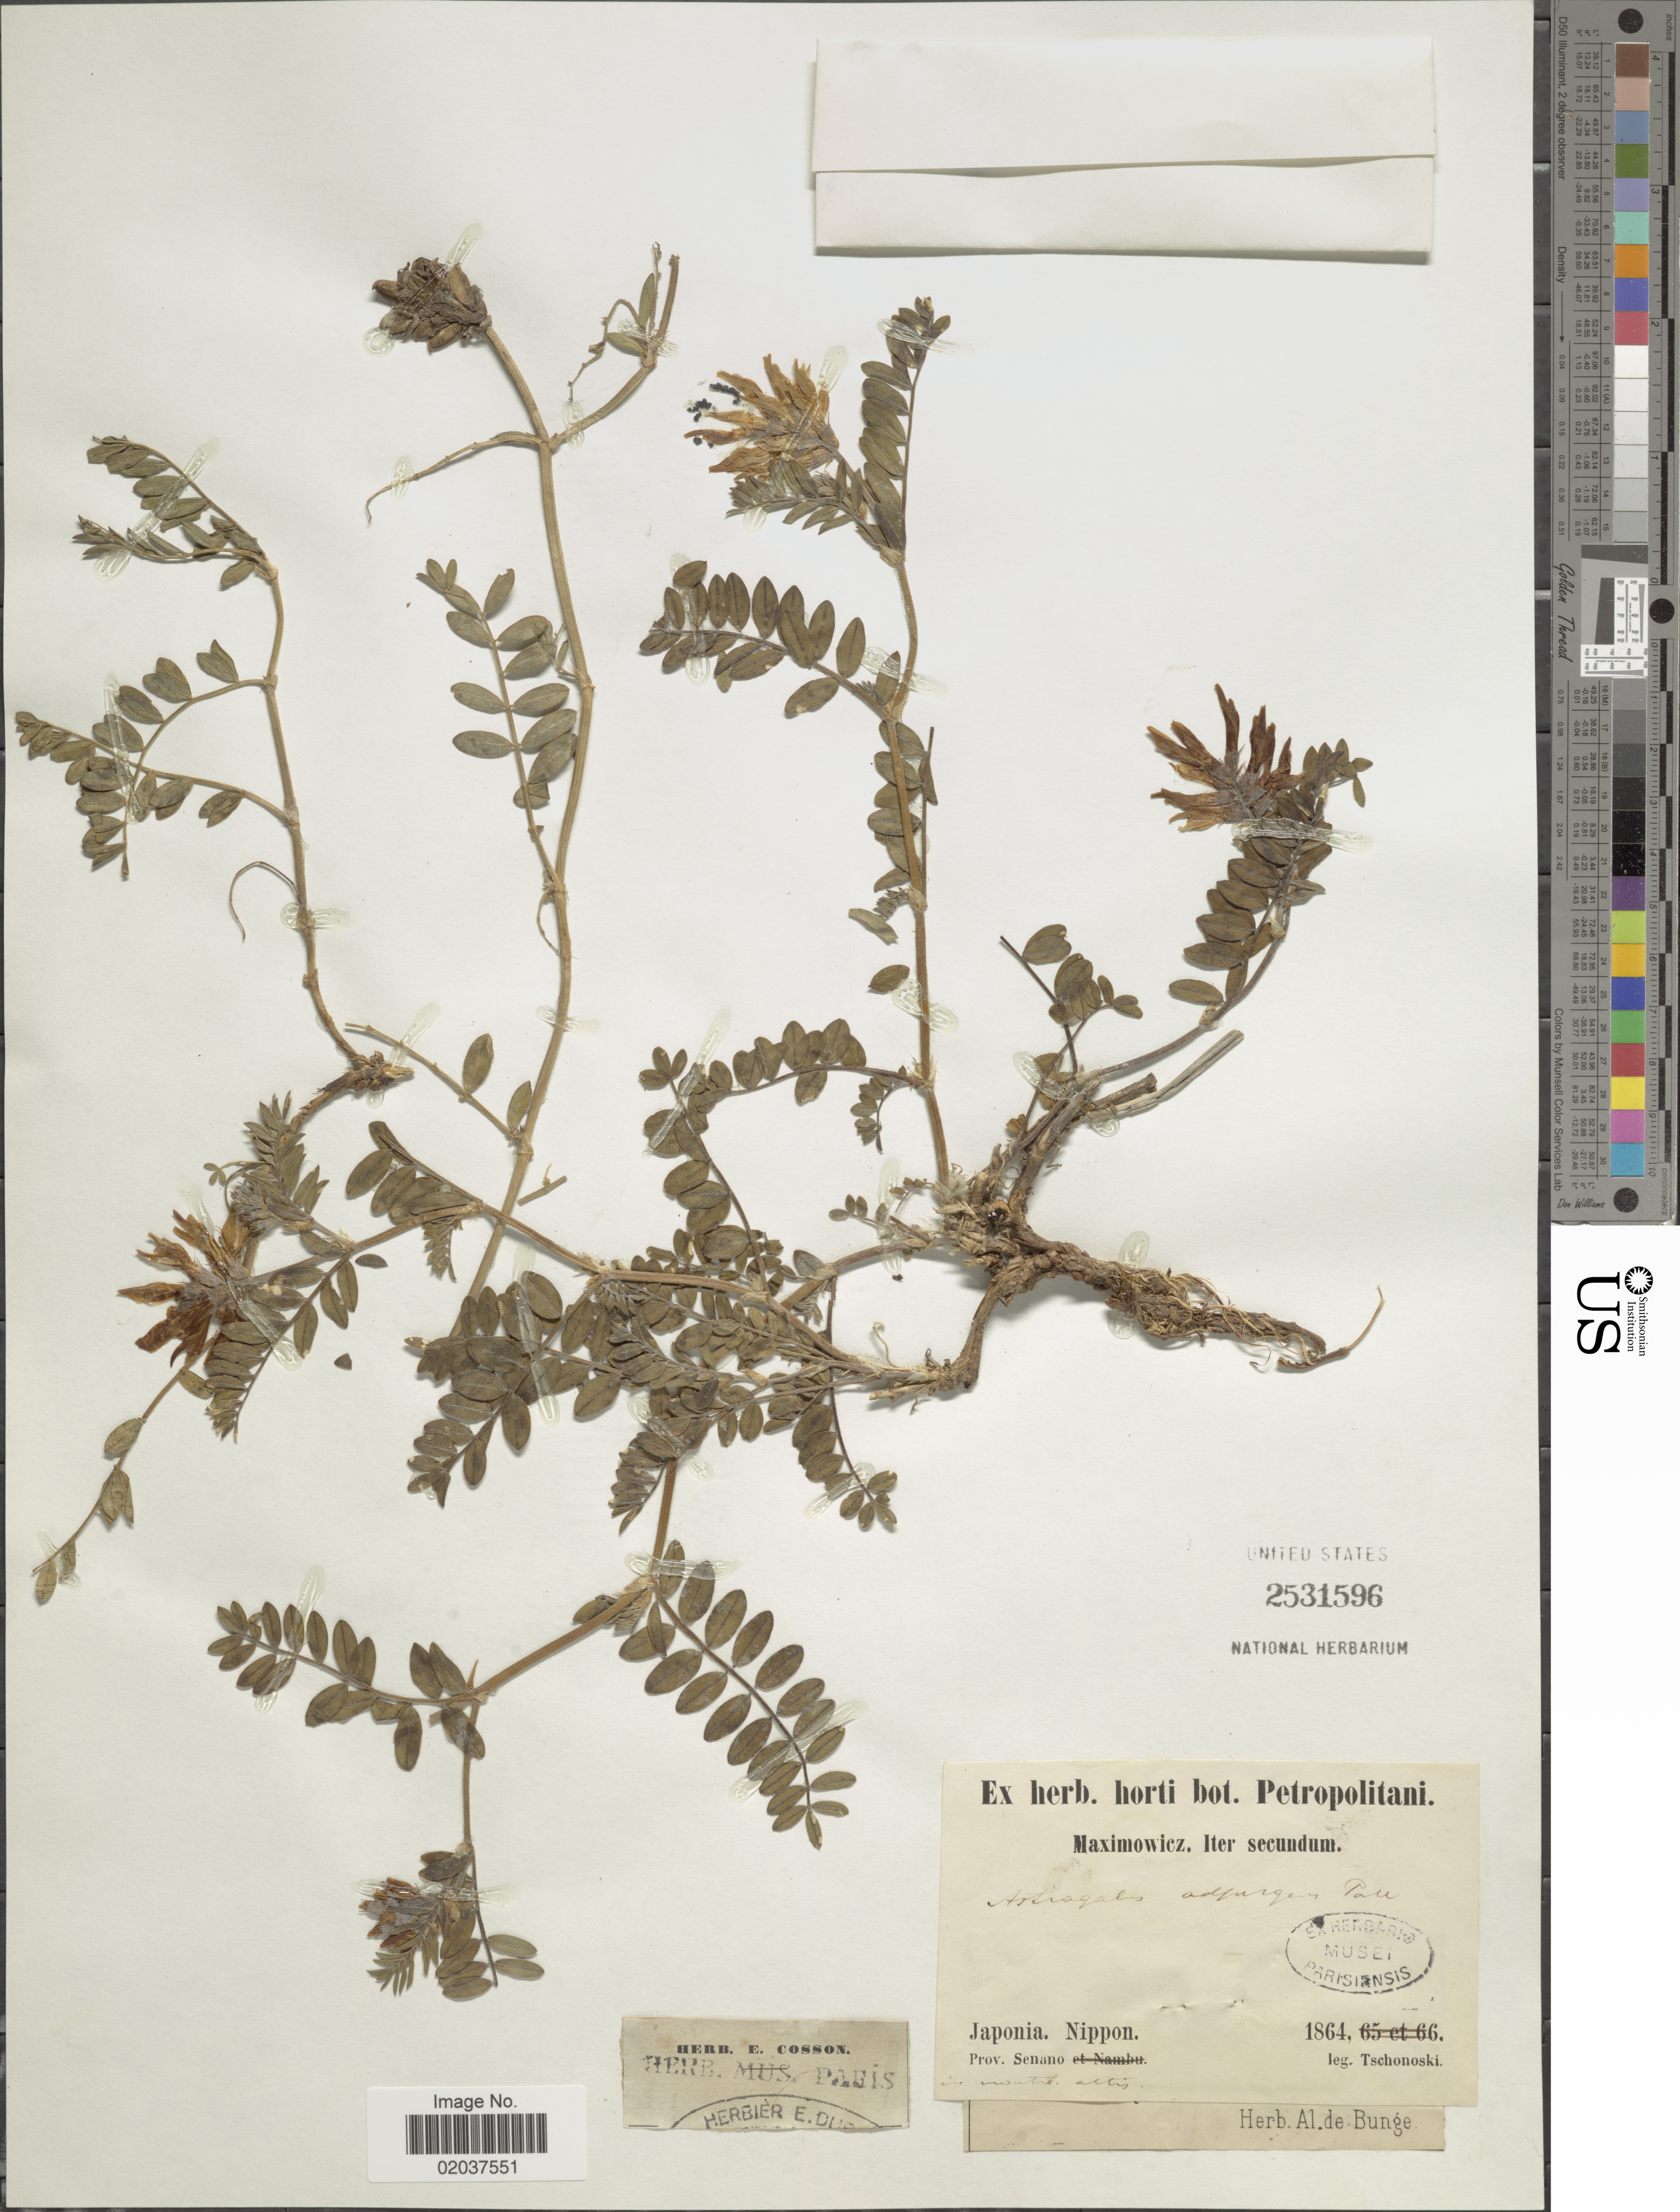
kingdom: Plantae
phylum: Tracheophyta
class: Magnoliopsida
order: Fabales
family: Fabaceae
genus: Astragalus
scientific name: Astragalus adsurgens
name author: Pall.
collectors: -. Tschonoski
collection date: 1864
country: Japan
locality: Nippon, Prov. Senano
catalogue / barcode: US 2531596